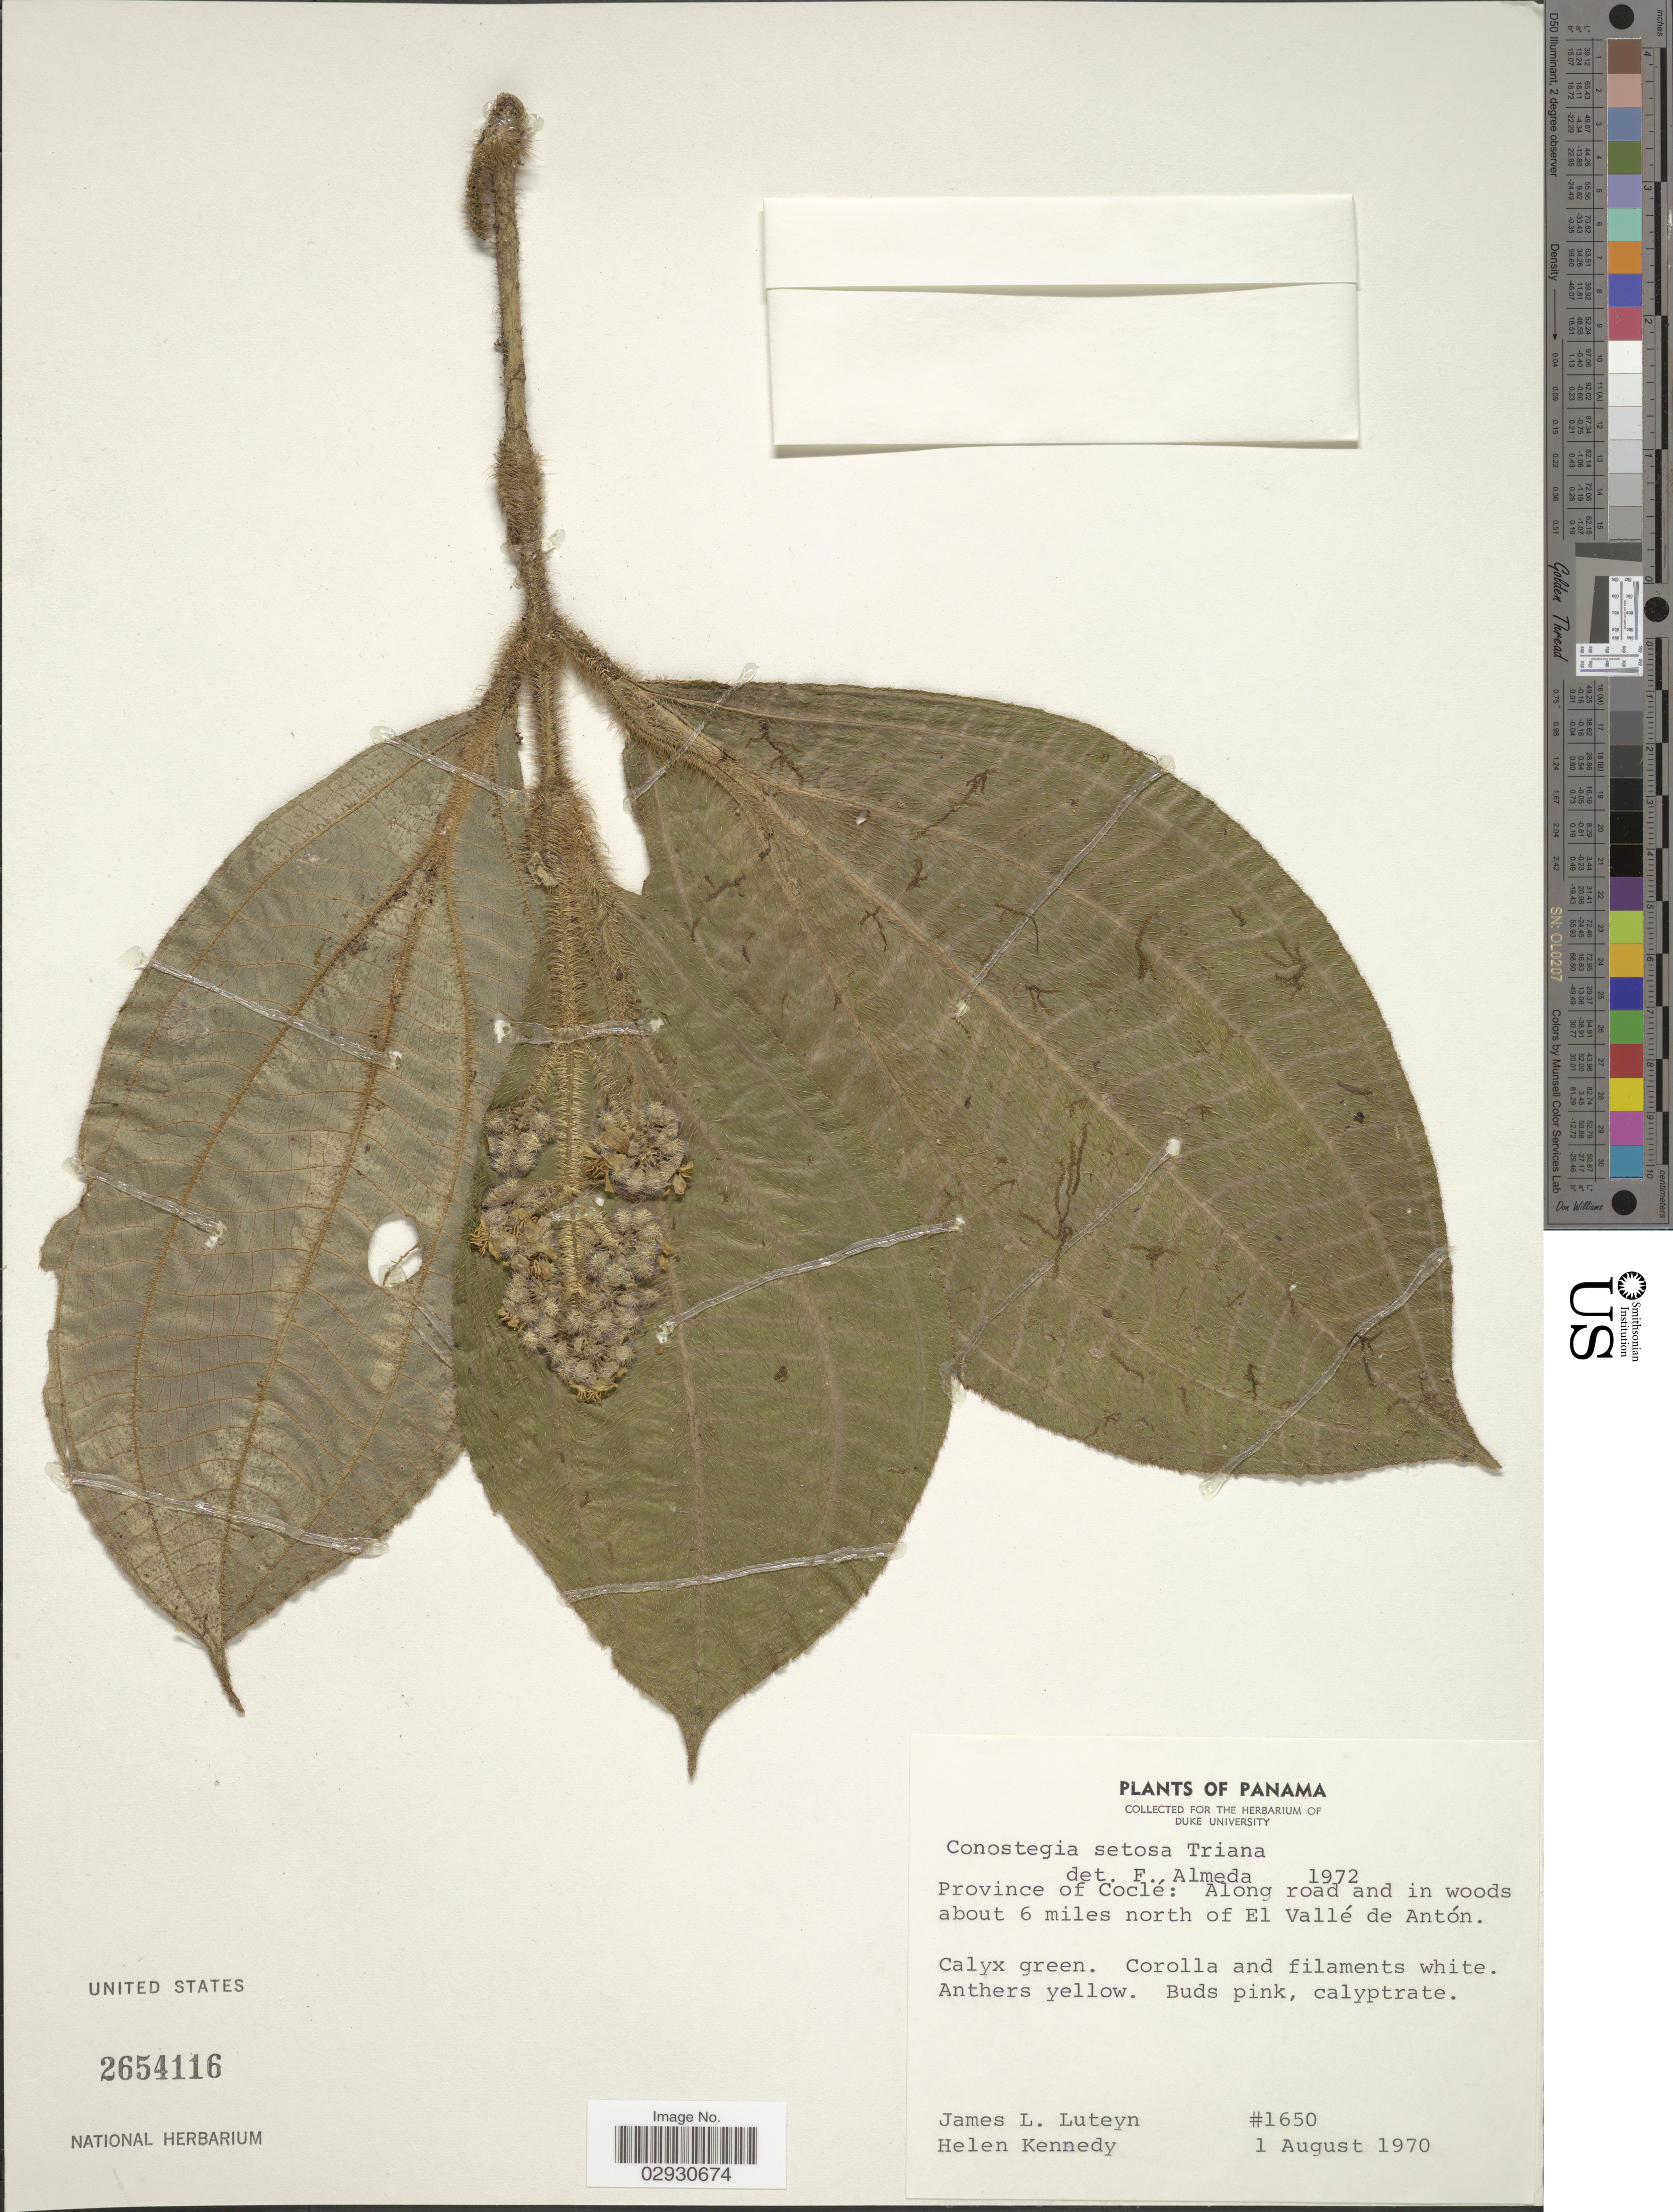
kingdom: Plantae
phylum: Tracheophyta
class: Magnoliopsida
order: Myrtales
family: Melastomataceae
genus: Conostegia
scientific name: Conostegia setosa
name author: Triana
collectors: J. L. Luteyn & H. Kennedy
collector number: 1650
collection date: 1970-08-01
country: Panama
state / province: Coclé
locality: Province of Coclé: Along road and in woods about 6 miles north of El Vallé de Antón.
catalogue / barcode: US 2654116